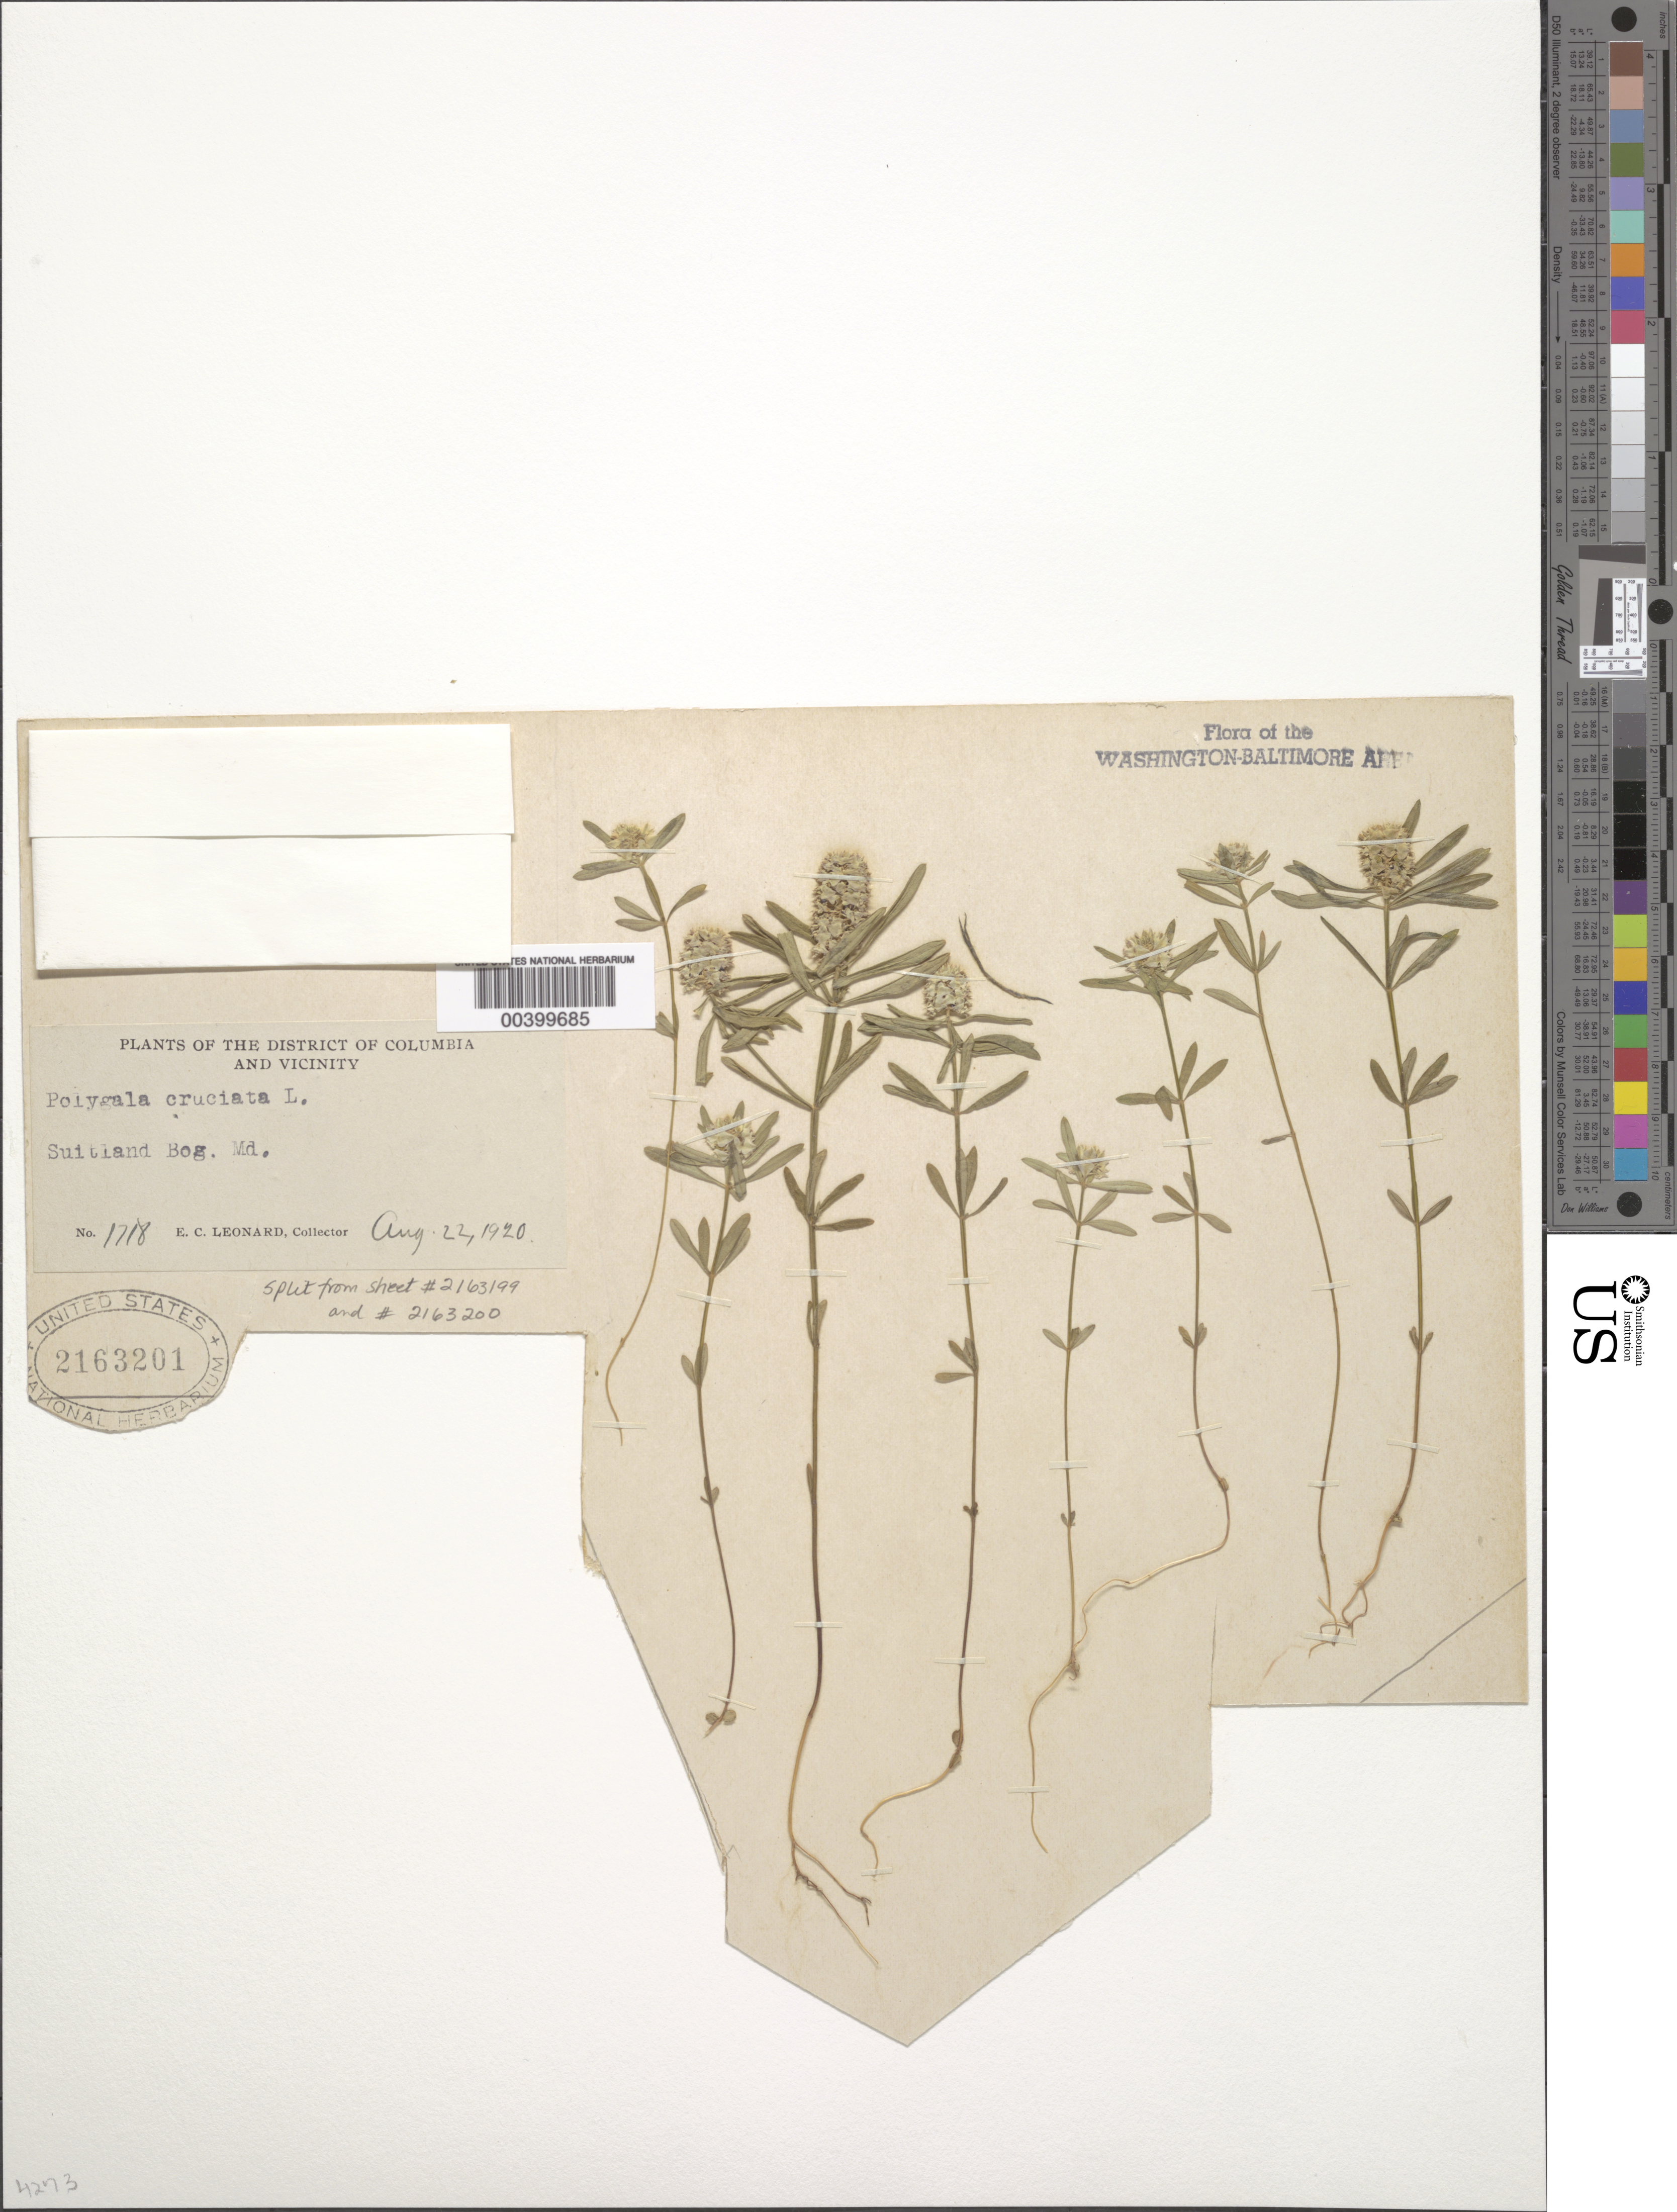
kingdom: Plantae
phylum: Tracheophyta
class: Magnoliopsida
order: Fabales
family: Polygalaceae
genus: Polygala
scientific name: Polygala cruciata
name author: L.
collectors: E. C. Leonard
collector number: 1718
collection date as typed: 22 Aug 1920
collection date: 1920-08-22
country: United States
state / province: Maryland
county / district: Prince George's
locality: Suitland Bog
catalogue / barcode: US 2163201